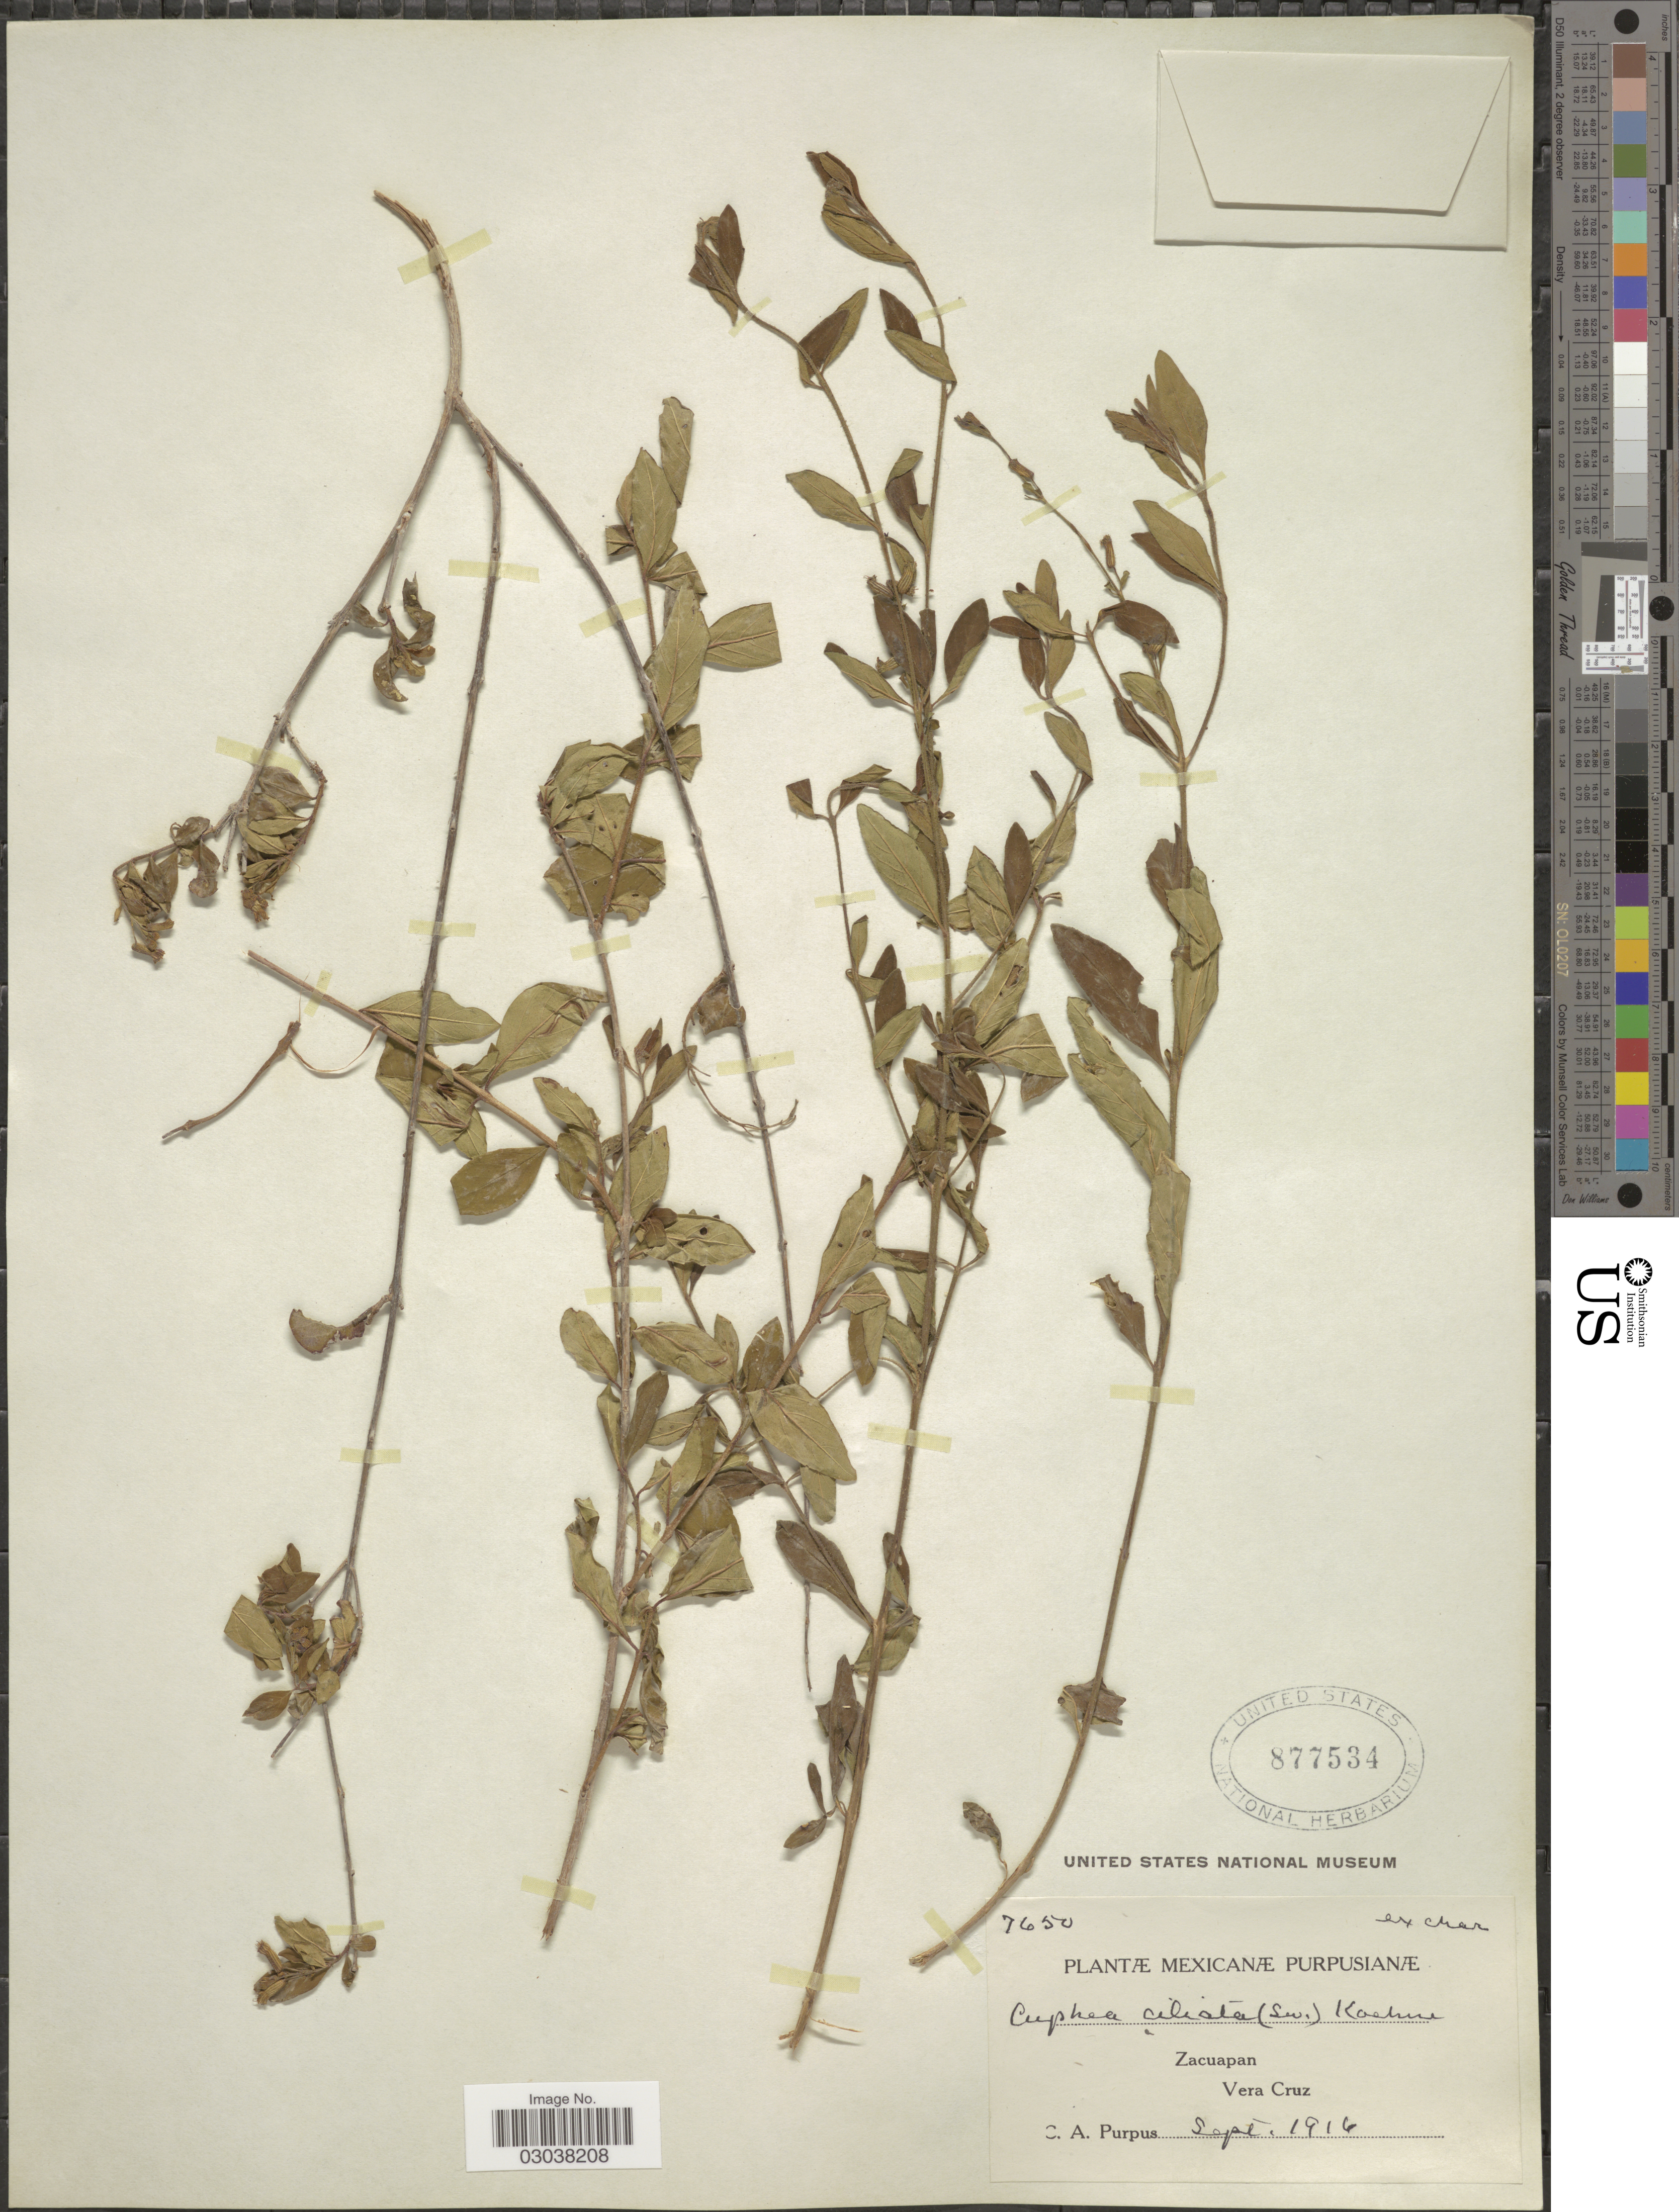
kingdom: Plantae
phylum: Tracheophyta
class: Magnoliopsida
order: Myrtales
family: Lythraceae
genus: Cuphea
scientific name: Cuphea decandra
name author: W.T. Aiton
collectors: C. A. Purpus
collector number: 7650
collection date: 1916-09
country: Mexico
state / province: Veracruz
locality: Zacuapan Vera Cruz.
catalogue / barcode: US 877534